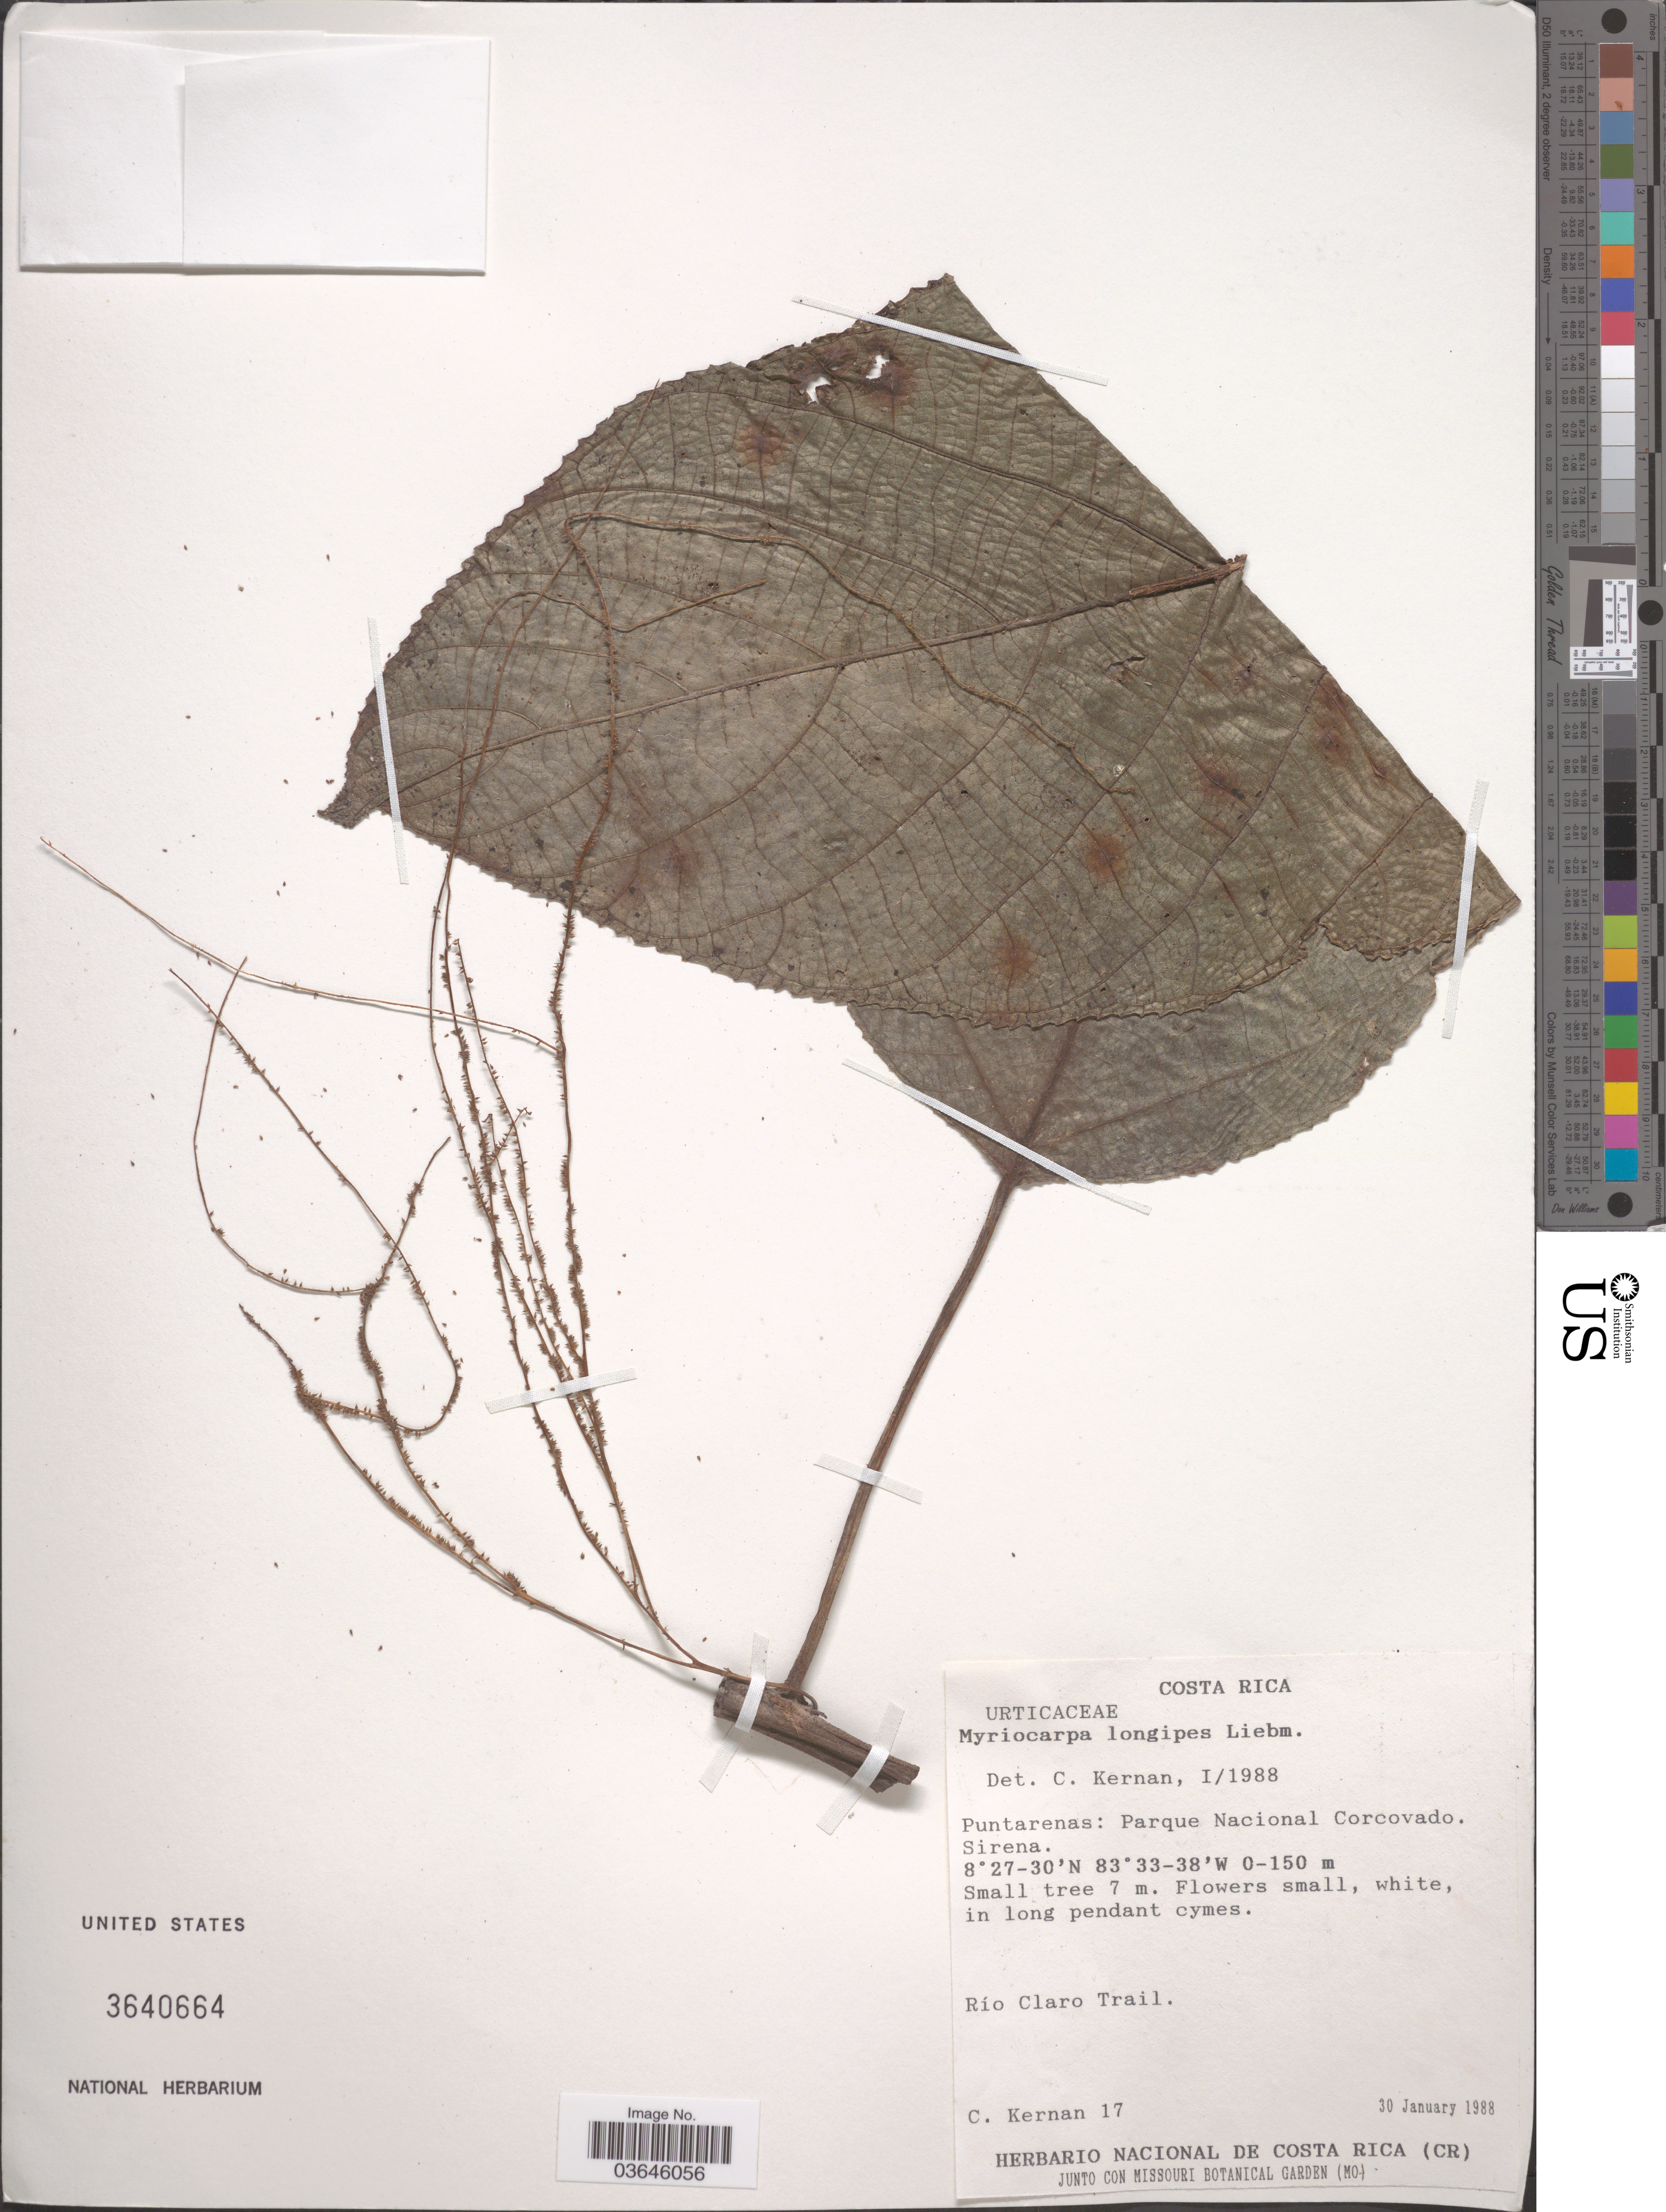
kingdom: Plantae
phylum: Tracheophyta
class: Magnoliopsida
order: Rosales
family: Urticaceae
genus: Myriocarpa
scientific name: Myriocarpa longipes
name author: Liebm.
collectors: C. Kernan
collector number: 17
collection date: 1988-01-30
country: Costa Rica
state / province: Puntarenas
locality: Parque Nacional Corcovado. Sirena. Río Claro Trail.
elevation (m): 0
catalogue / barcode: US 3640664